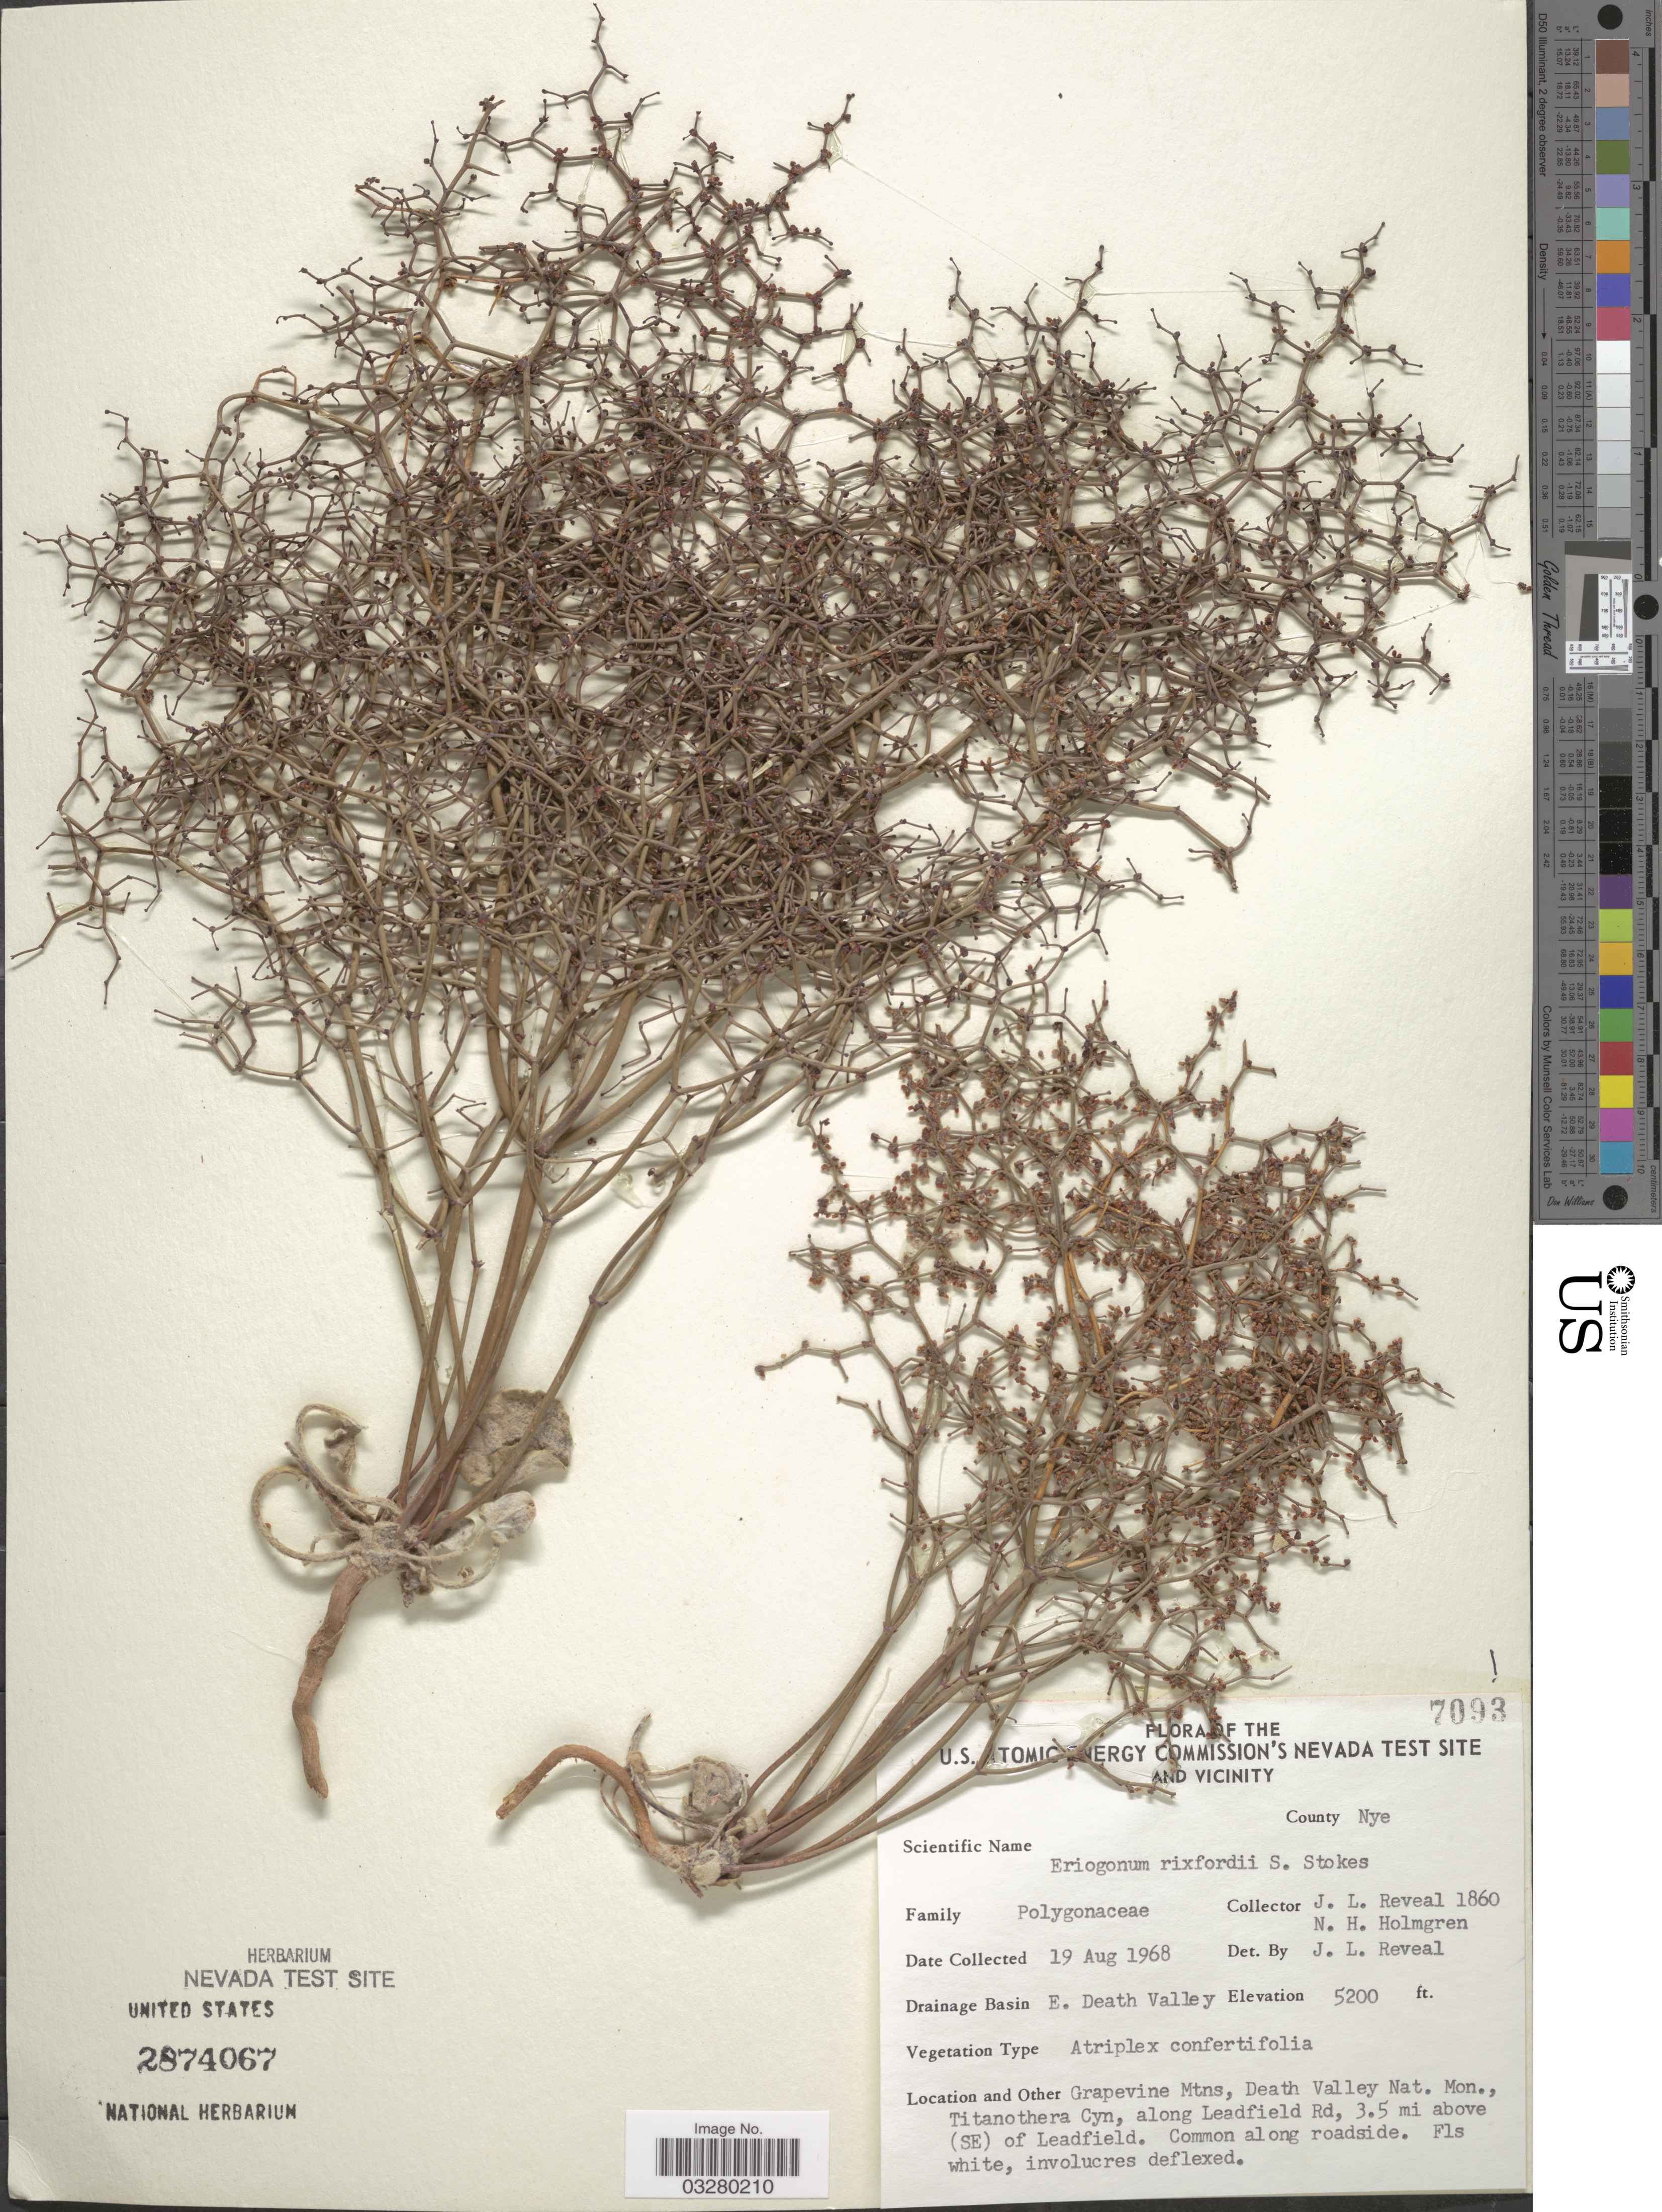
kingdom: Plantae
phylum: Tracheophyta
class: Magnoliopsida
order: Caryophyllales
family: Polygonaceae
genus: Eriogonum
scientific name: Eriogonum rixfordii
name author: S. Stokes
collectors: J. L. Reveal & N. H. Holmgren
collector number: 1860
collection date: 1968-08-19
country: United States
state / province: Nevada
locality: U.S. Atomic Energy Commission's Nevada Test Site and Vicinity. County Nye. Drainage Basin E. Death Valley. Grapevine Mtns, Death Valley Nat. Mon., Titanothera Cyn, along Leadfield Rd, 3.5 mi above (SE) of Leadfield.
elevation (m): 1585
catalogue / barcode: US 2874067